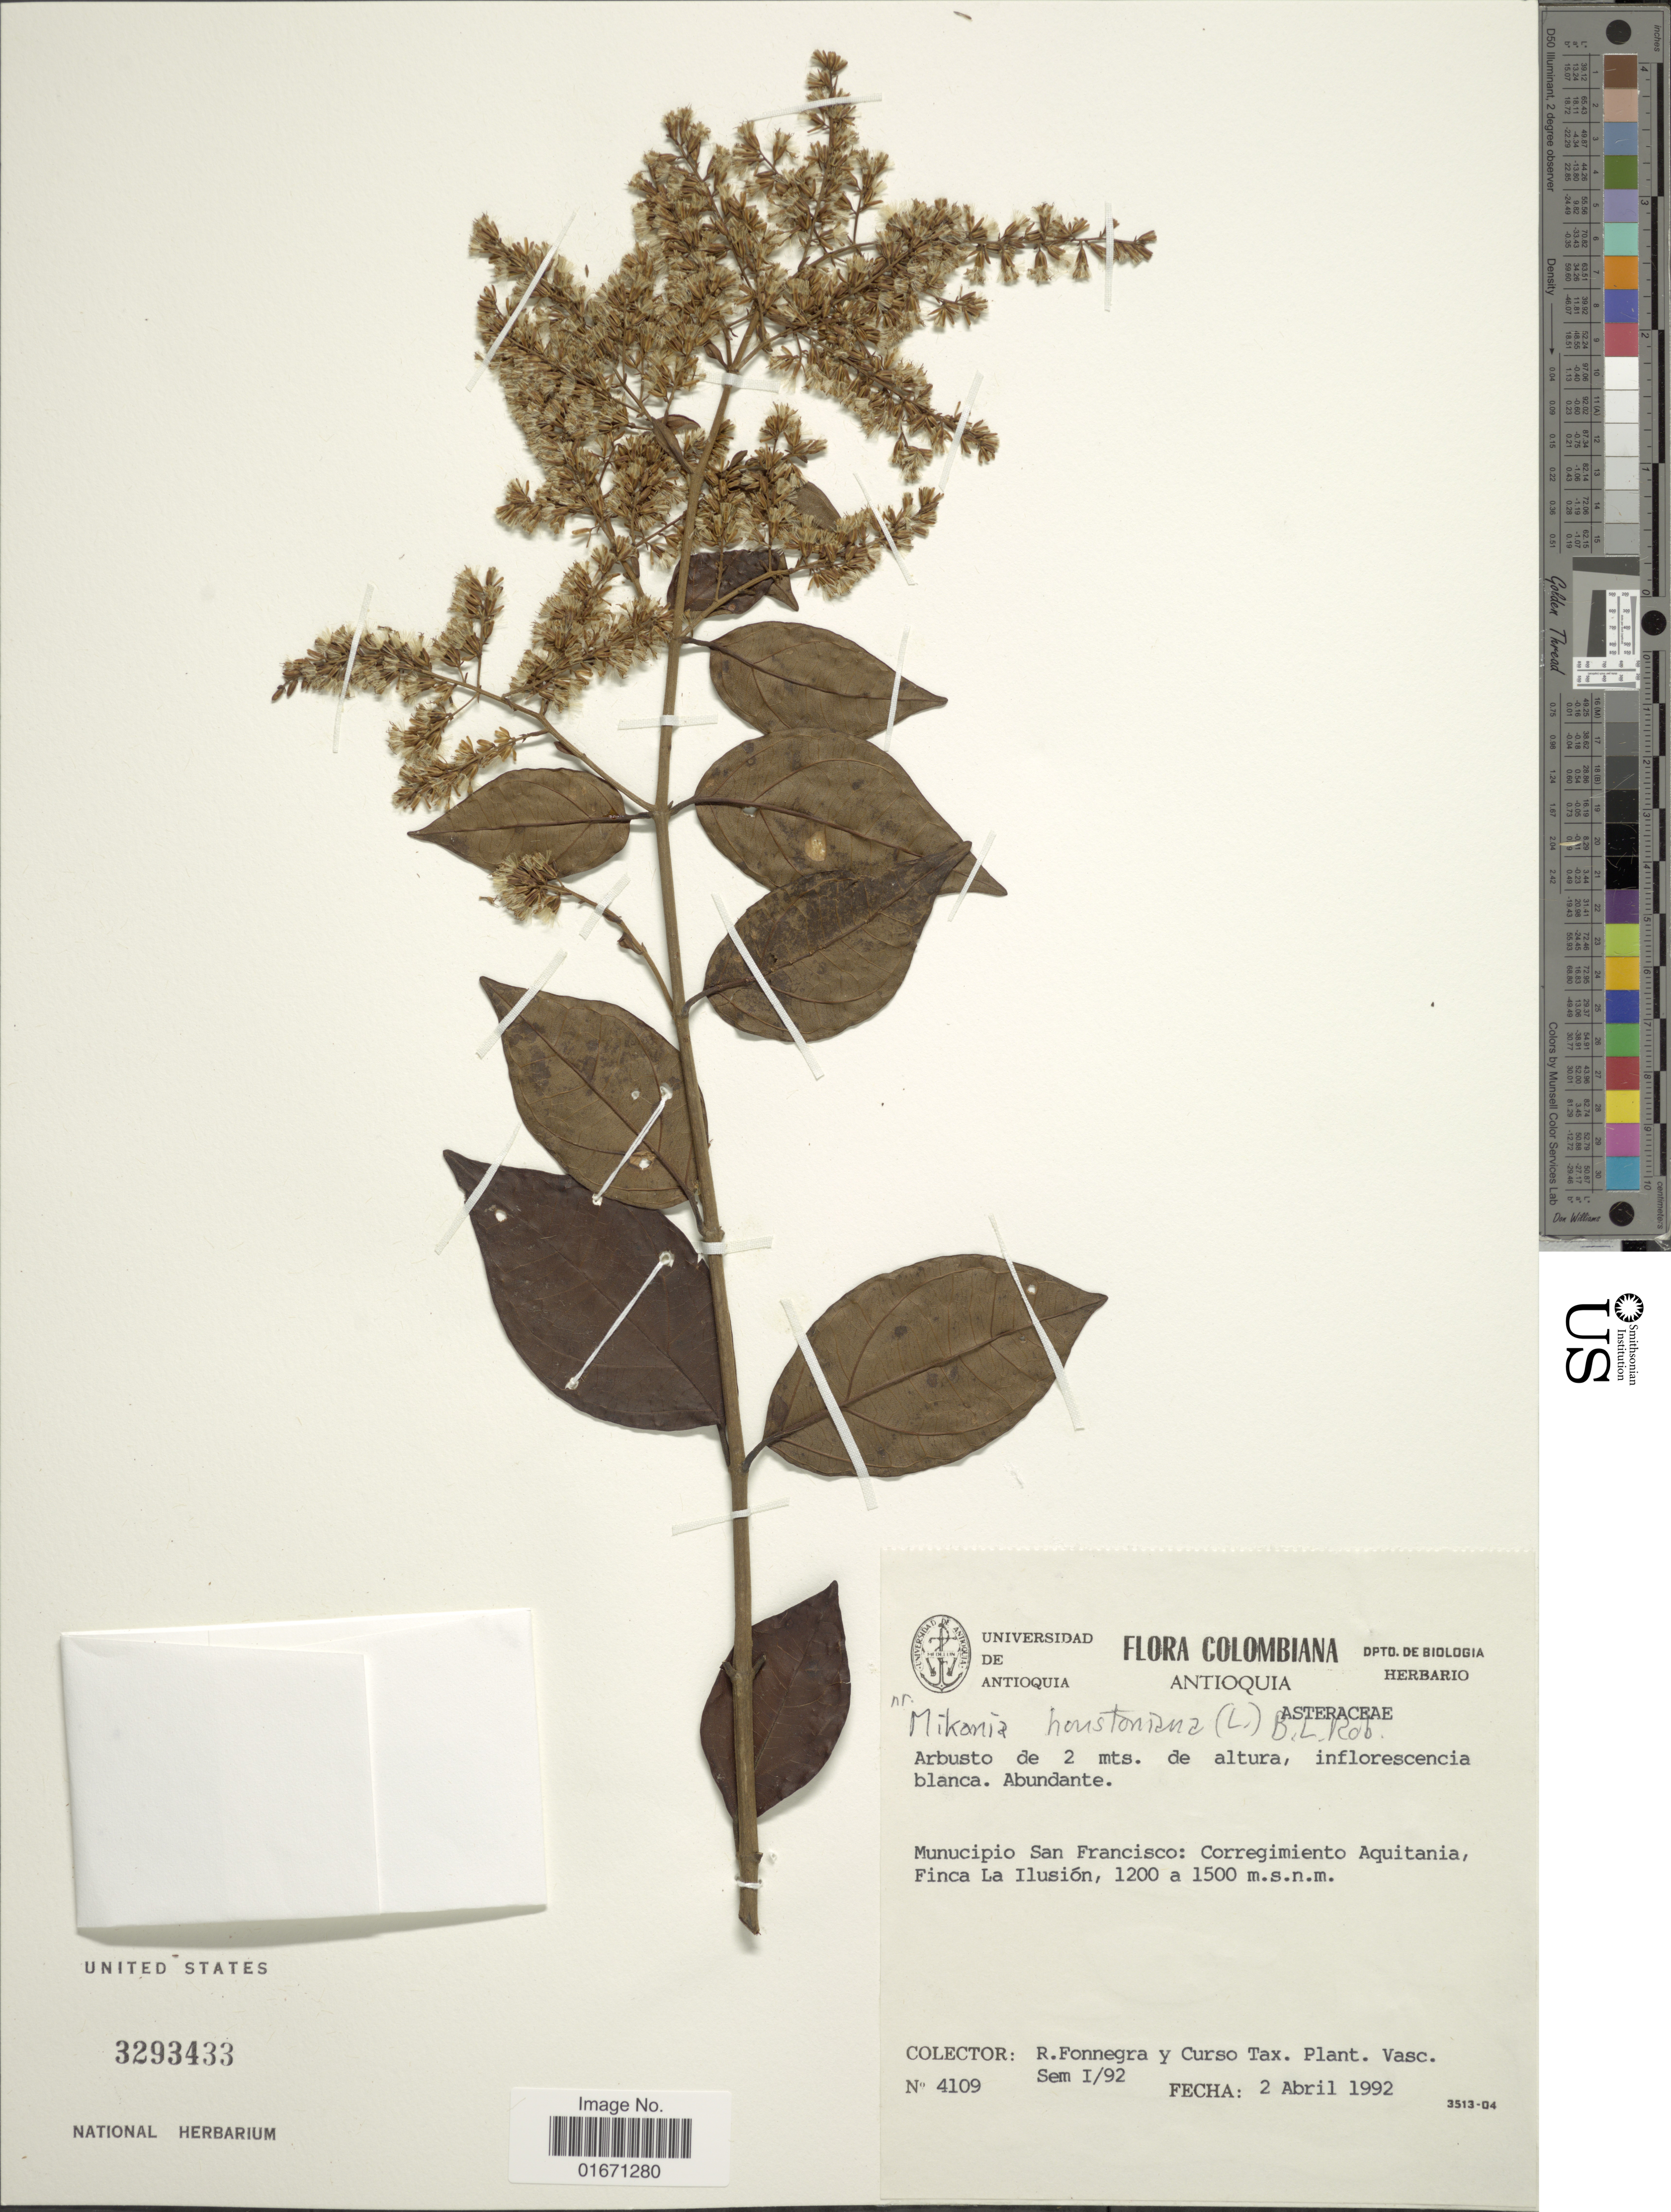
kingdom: Plantae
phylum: Tracheophyta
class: Magnoliopsida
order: Asterales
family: Asteraceae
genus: Mikania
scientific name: Mikania houstoniana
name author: (L.) B.L. Rob.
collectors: R. Fonnegra G.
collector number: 4109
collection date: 1992-04-02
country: Colombia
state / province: Antioquia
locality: Municipio San Francisco, Corregimiento Aquitania, Finca La Ilusion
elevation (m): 1200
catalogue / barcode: US 3293433